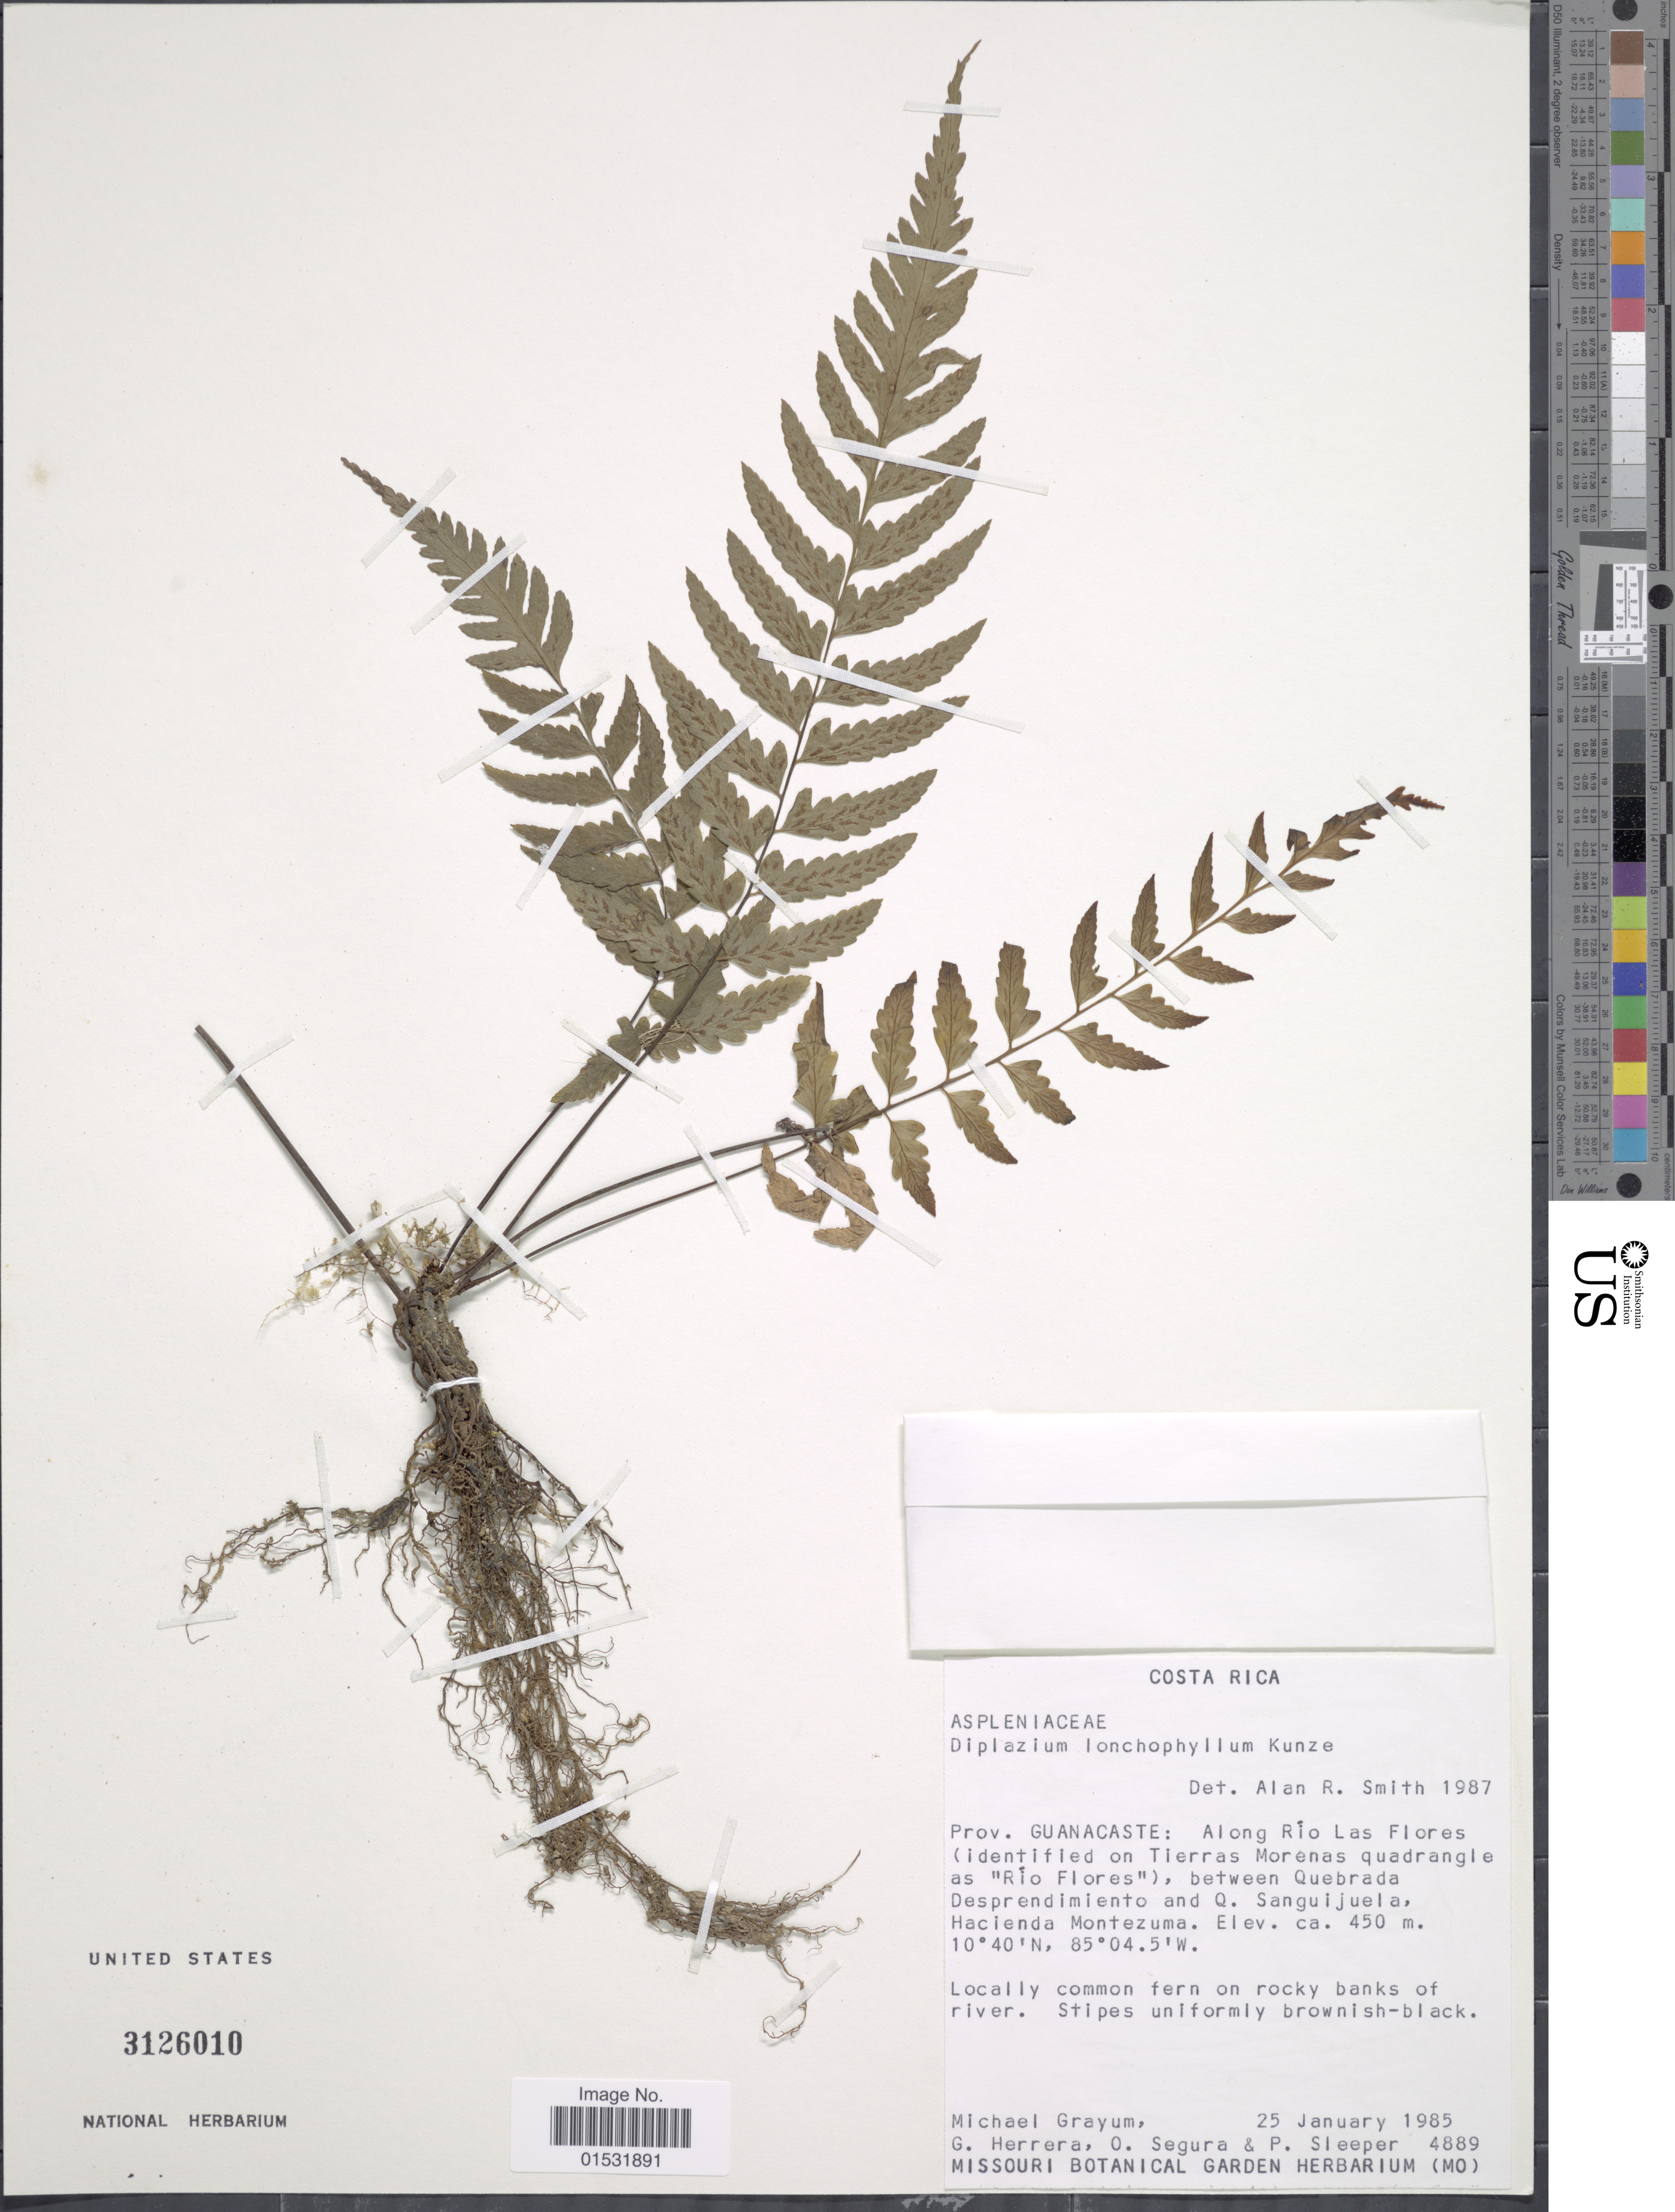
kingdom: Plantae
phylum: Tracheophyta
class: Polypodiopsida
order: Polypodiales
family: Athyriaceae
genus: Diplazium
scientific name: Diplazium lonchophyllum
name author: Kunze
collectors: M. H. Grayum, G. Herrera, O. Segura & P. Sleeper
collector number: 4889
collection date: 1985-01-25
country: Costa Rica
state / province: Guanacaste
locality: Along Río las Flores (identified on tierras Morenas quadrangle as "Rio Flores"), between Quebrada Desprendimiento and Q. Sanguijuela, Hacienda Montezuma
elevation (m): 450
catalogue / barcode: US 3126010